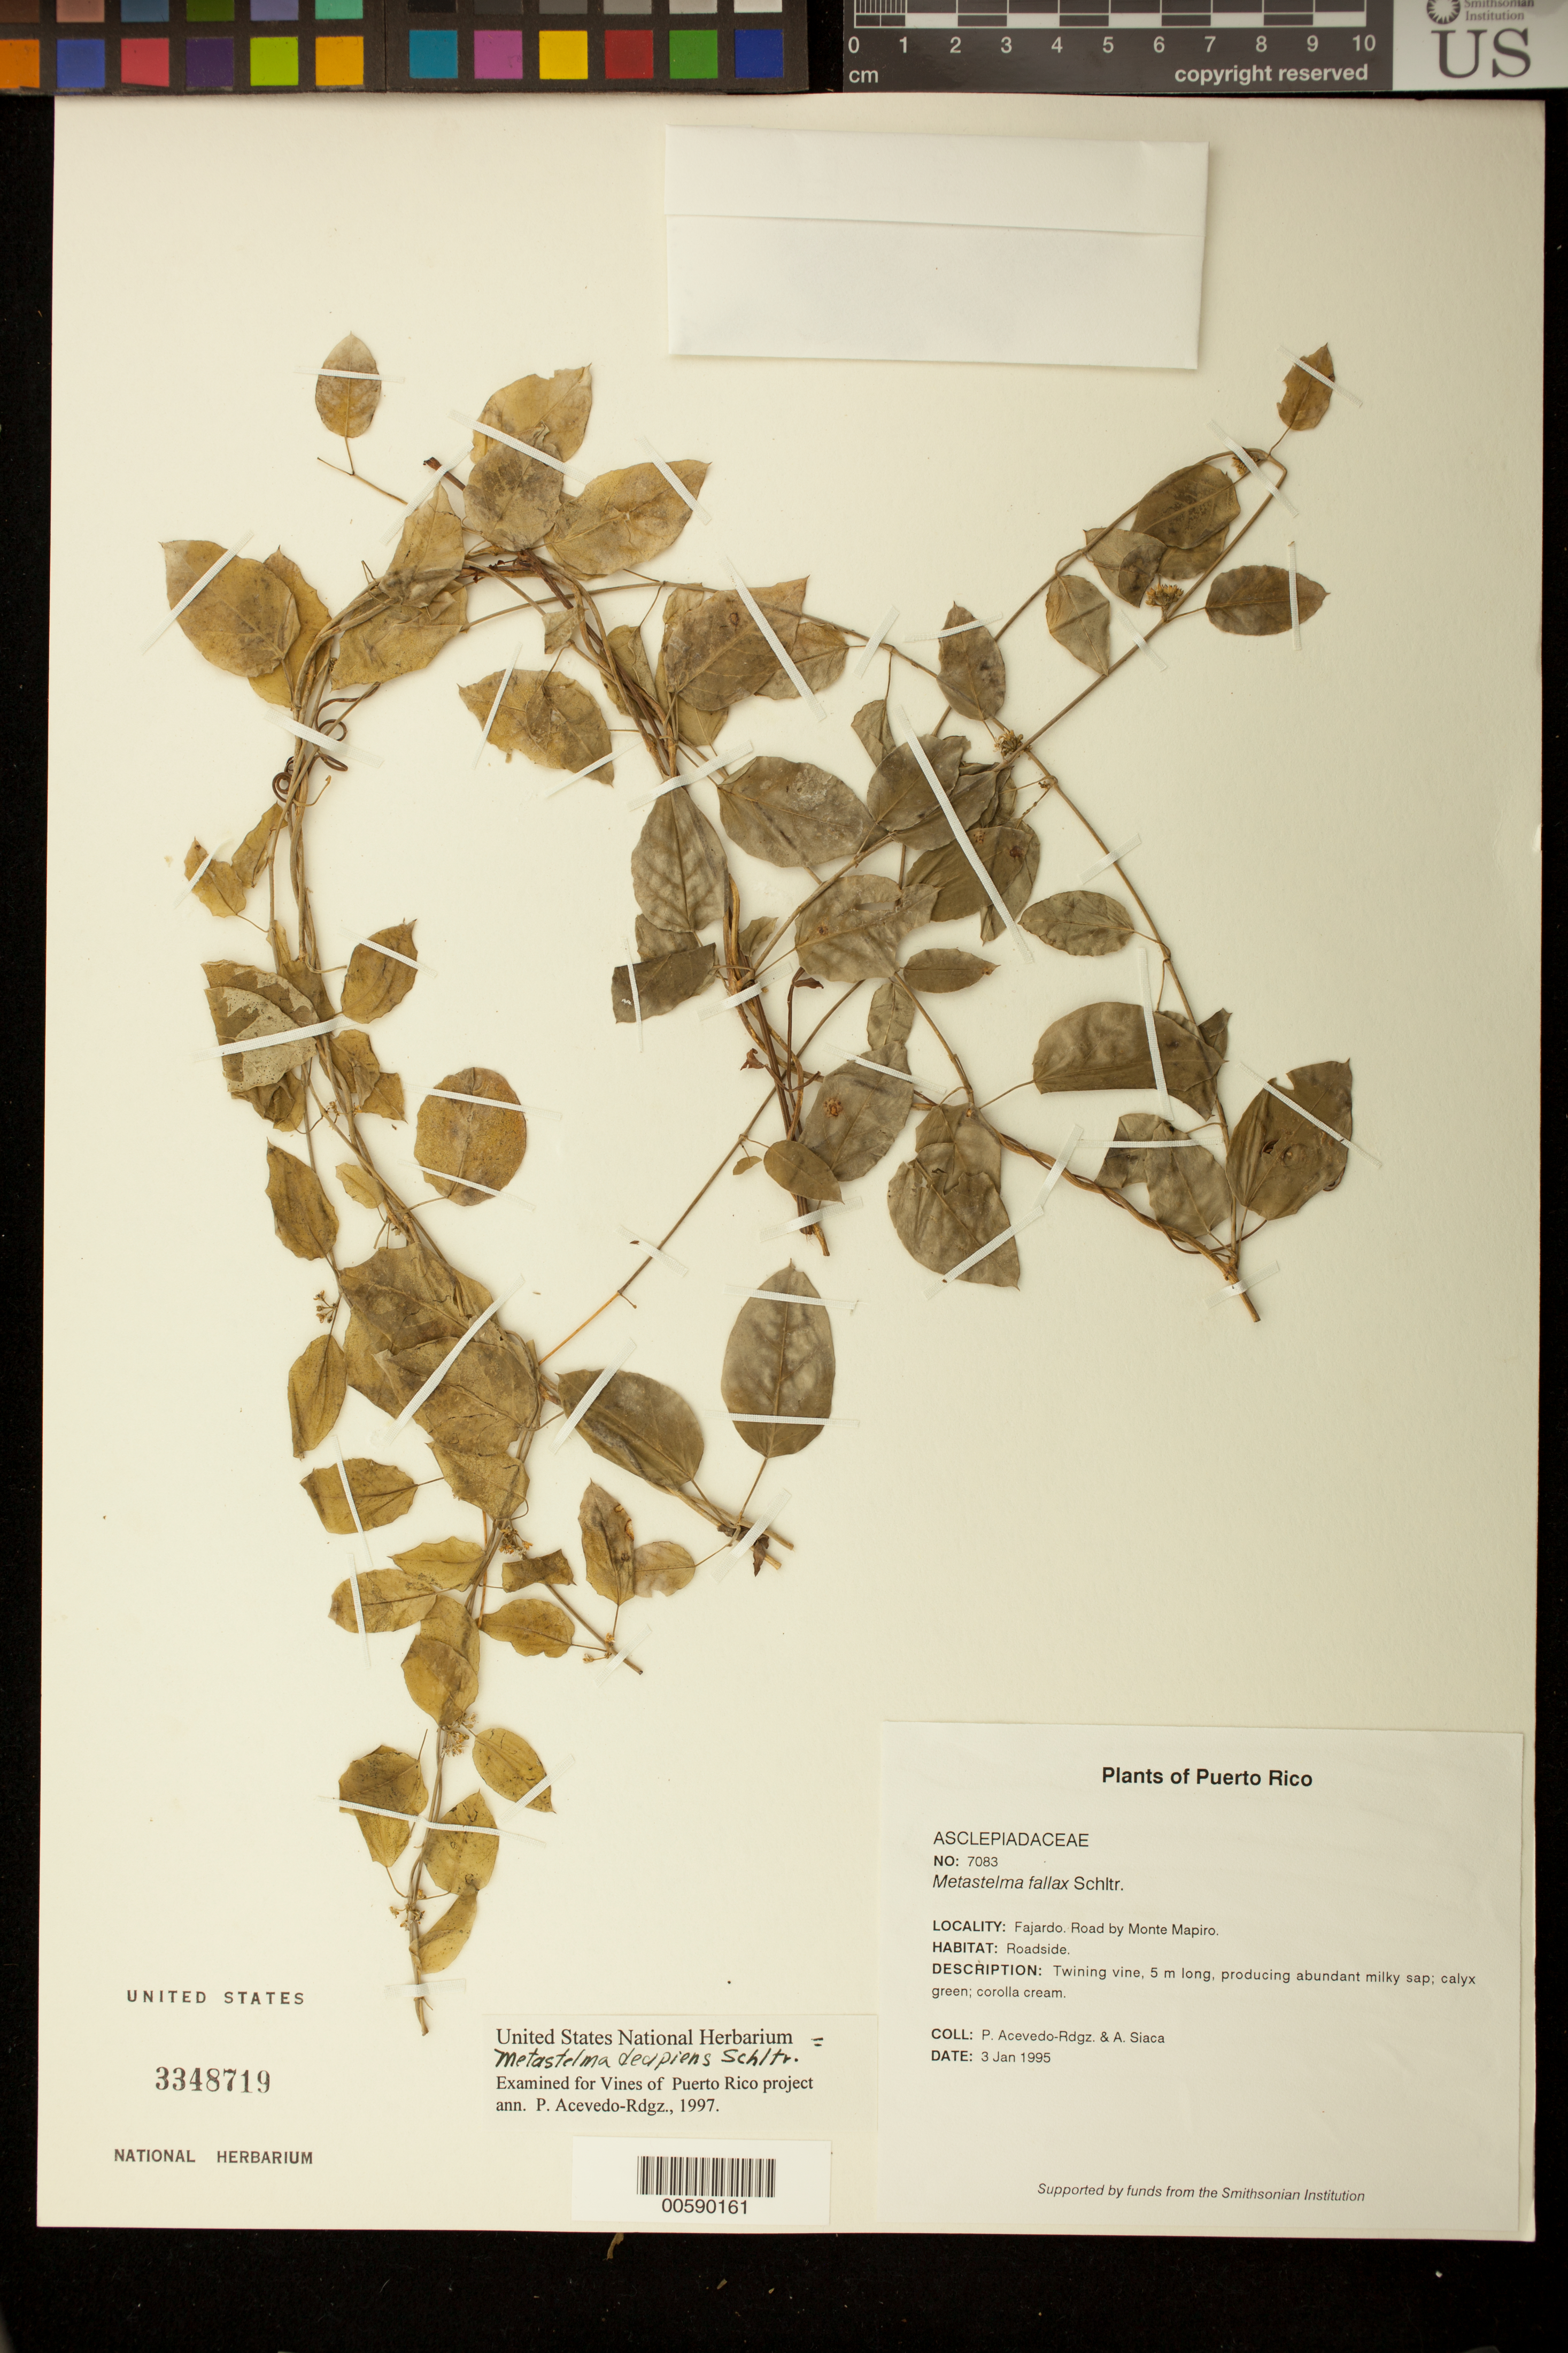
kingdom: Plantae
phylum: Tracheophyta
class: Magnoliopsida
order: Gentianales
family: Apocynaceae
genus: Metastelma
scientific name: Metastelma decipiens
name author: Schltr.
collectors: P. Acevedo-Rodr. & A. Siaca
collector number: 7083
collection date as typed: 03 Jan 1995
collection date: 1995-01-03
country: Puerto Rico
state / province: Fajardo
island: Puerto Rico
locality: Fajardo; Road by Monte Mapiro.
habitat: Roadside.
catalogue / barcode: US 3348719